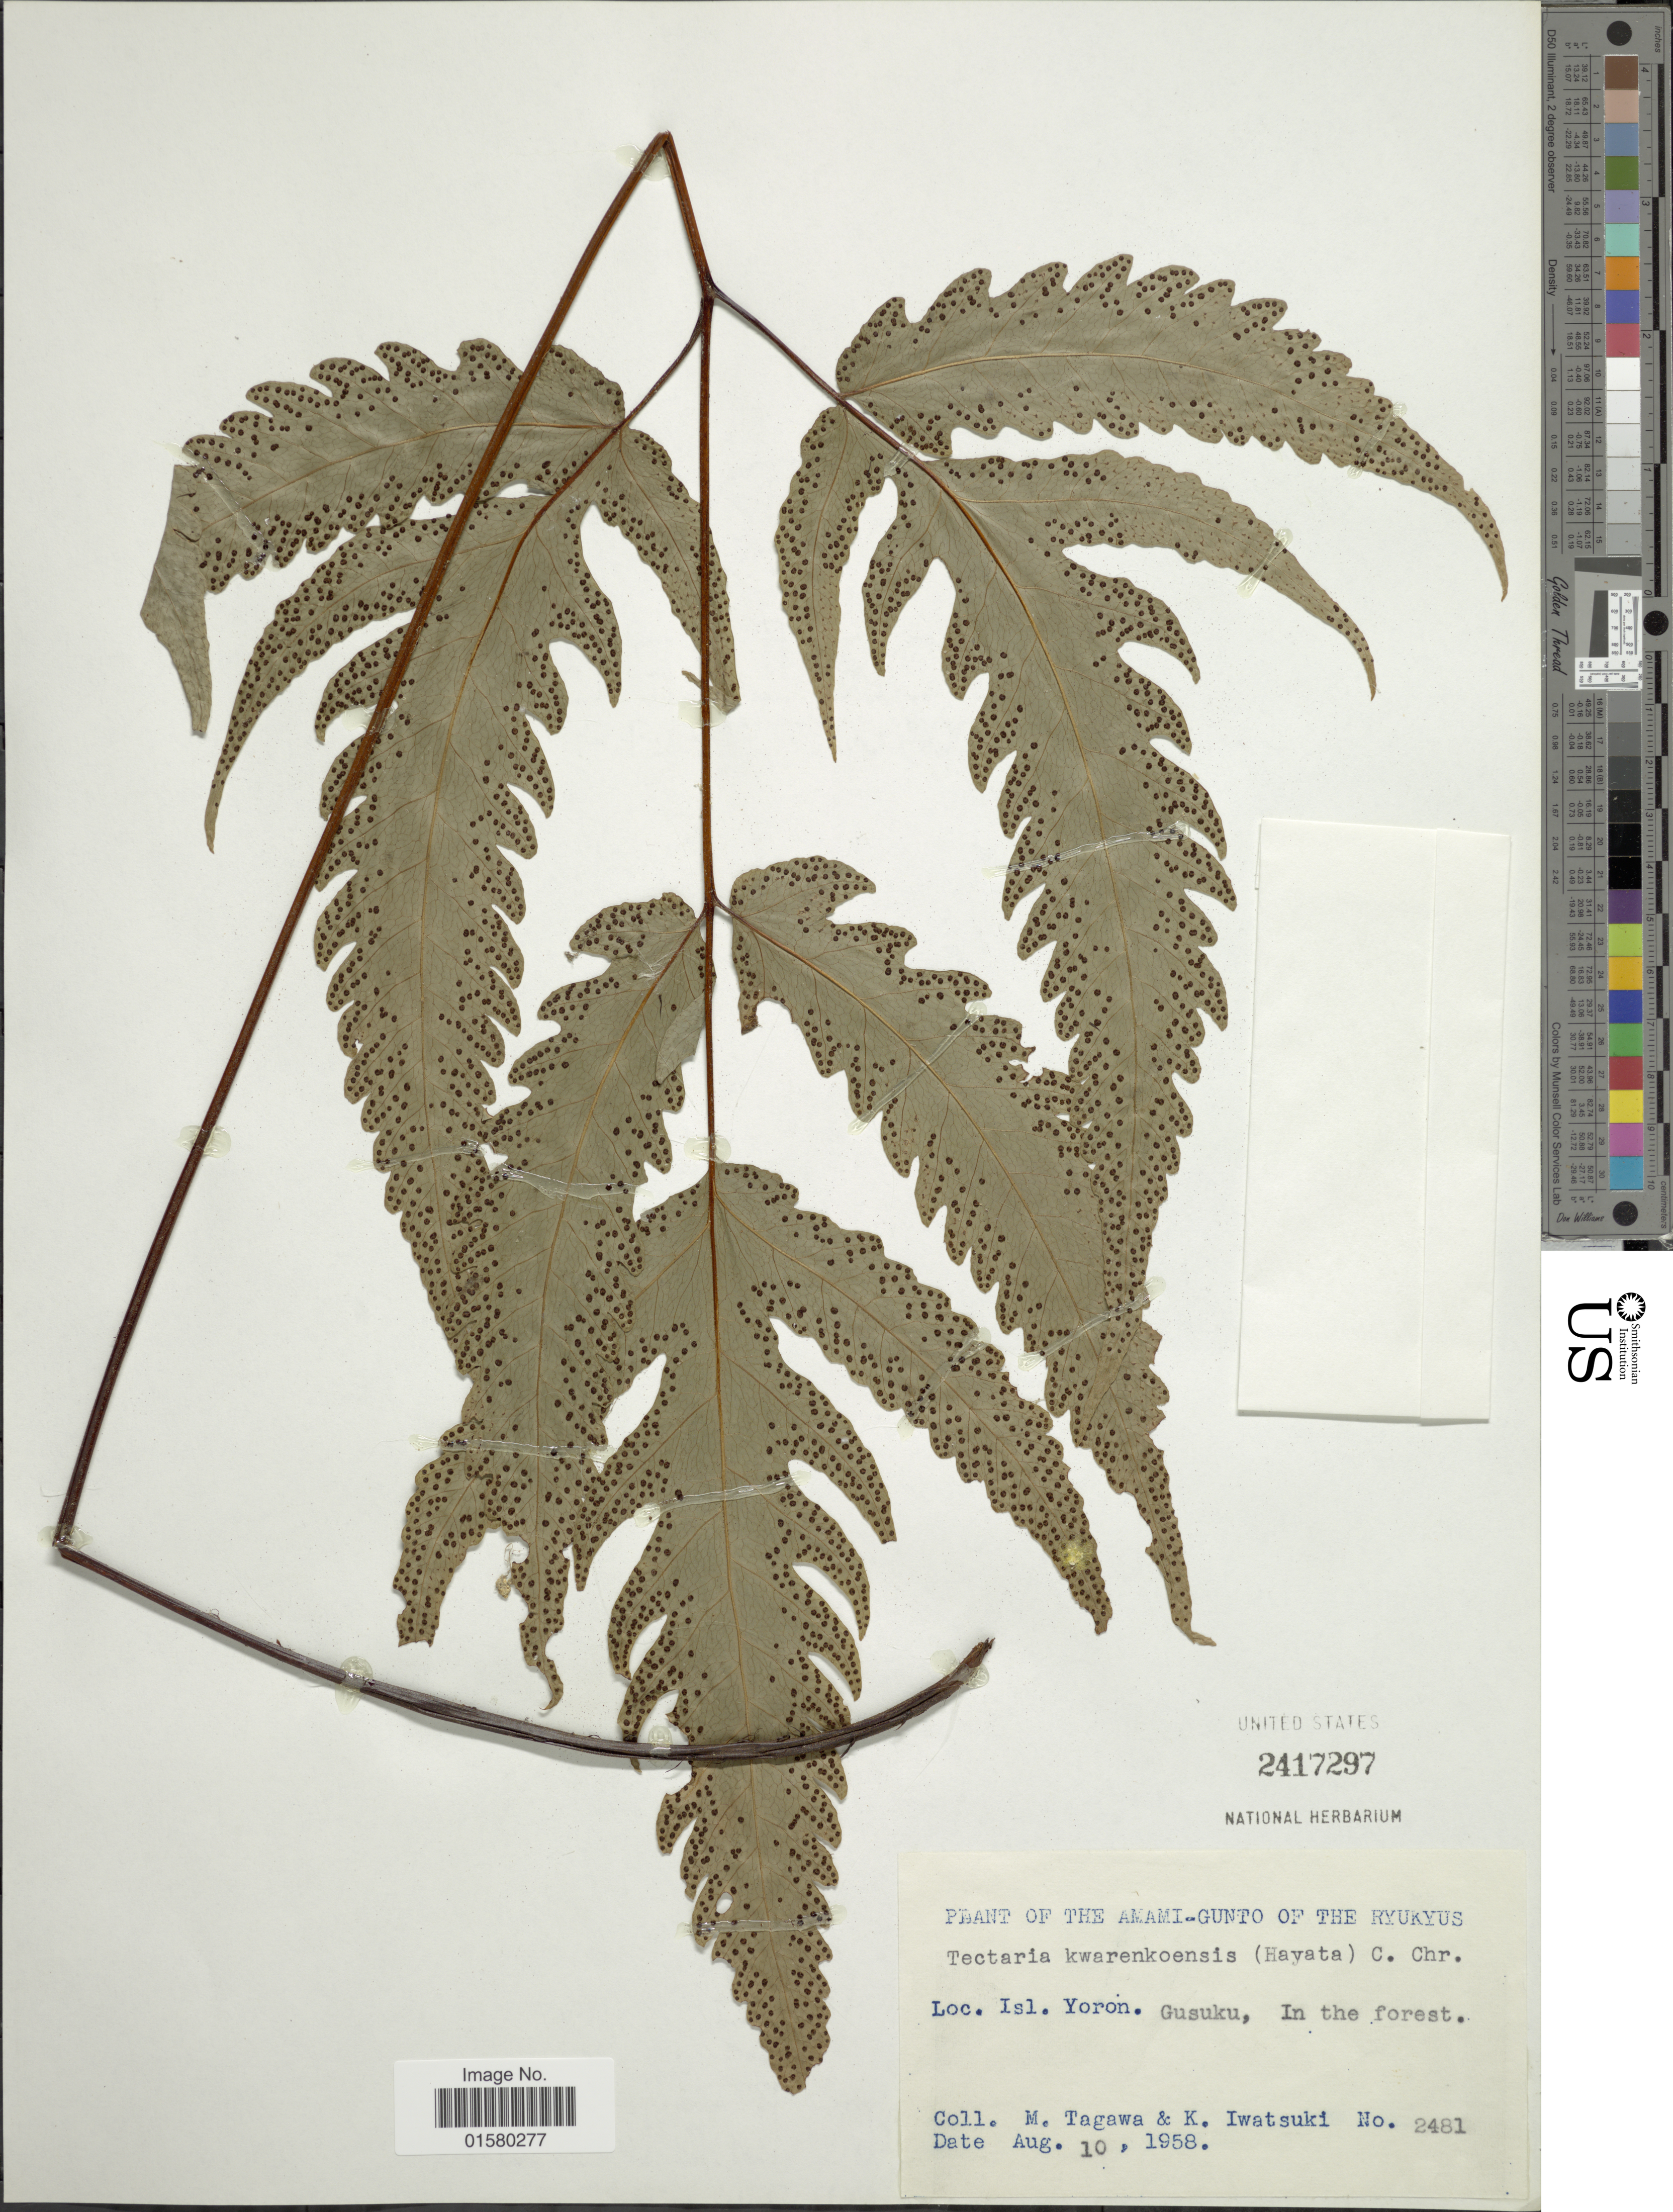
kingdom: Plantae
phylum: Tracheophyta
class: Polypodiopsida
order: Polypodiales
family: Tectariaceae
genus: Tectaria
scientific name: Tectaria kwarenkoensis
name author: (Hayata) C. Chr.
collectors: M. Tagawa & K. Iwatsuki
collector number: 2481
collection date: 1958-08-10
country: Japan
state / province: Okinawa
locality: Amami-Gunto of the Ryukyus, Isl. Yoron, Gusuku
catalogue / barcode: US 2417297